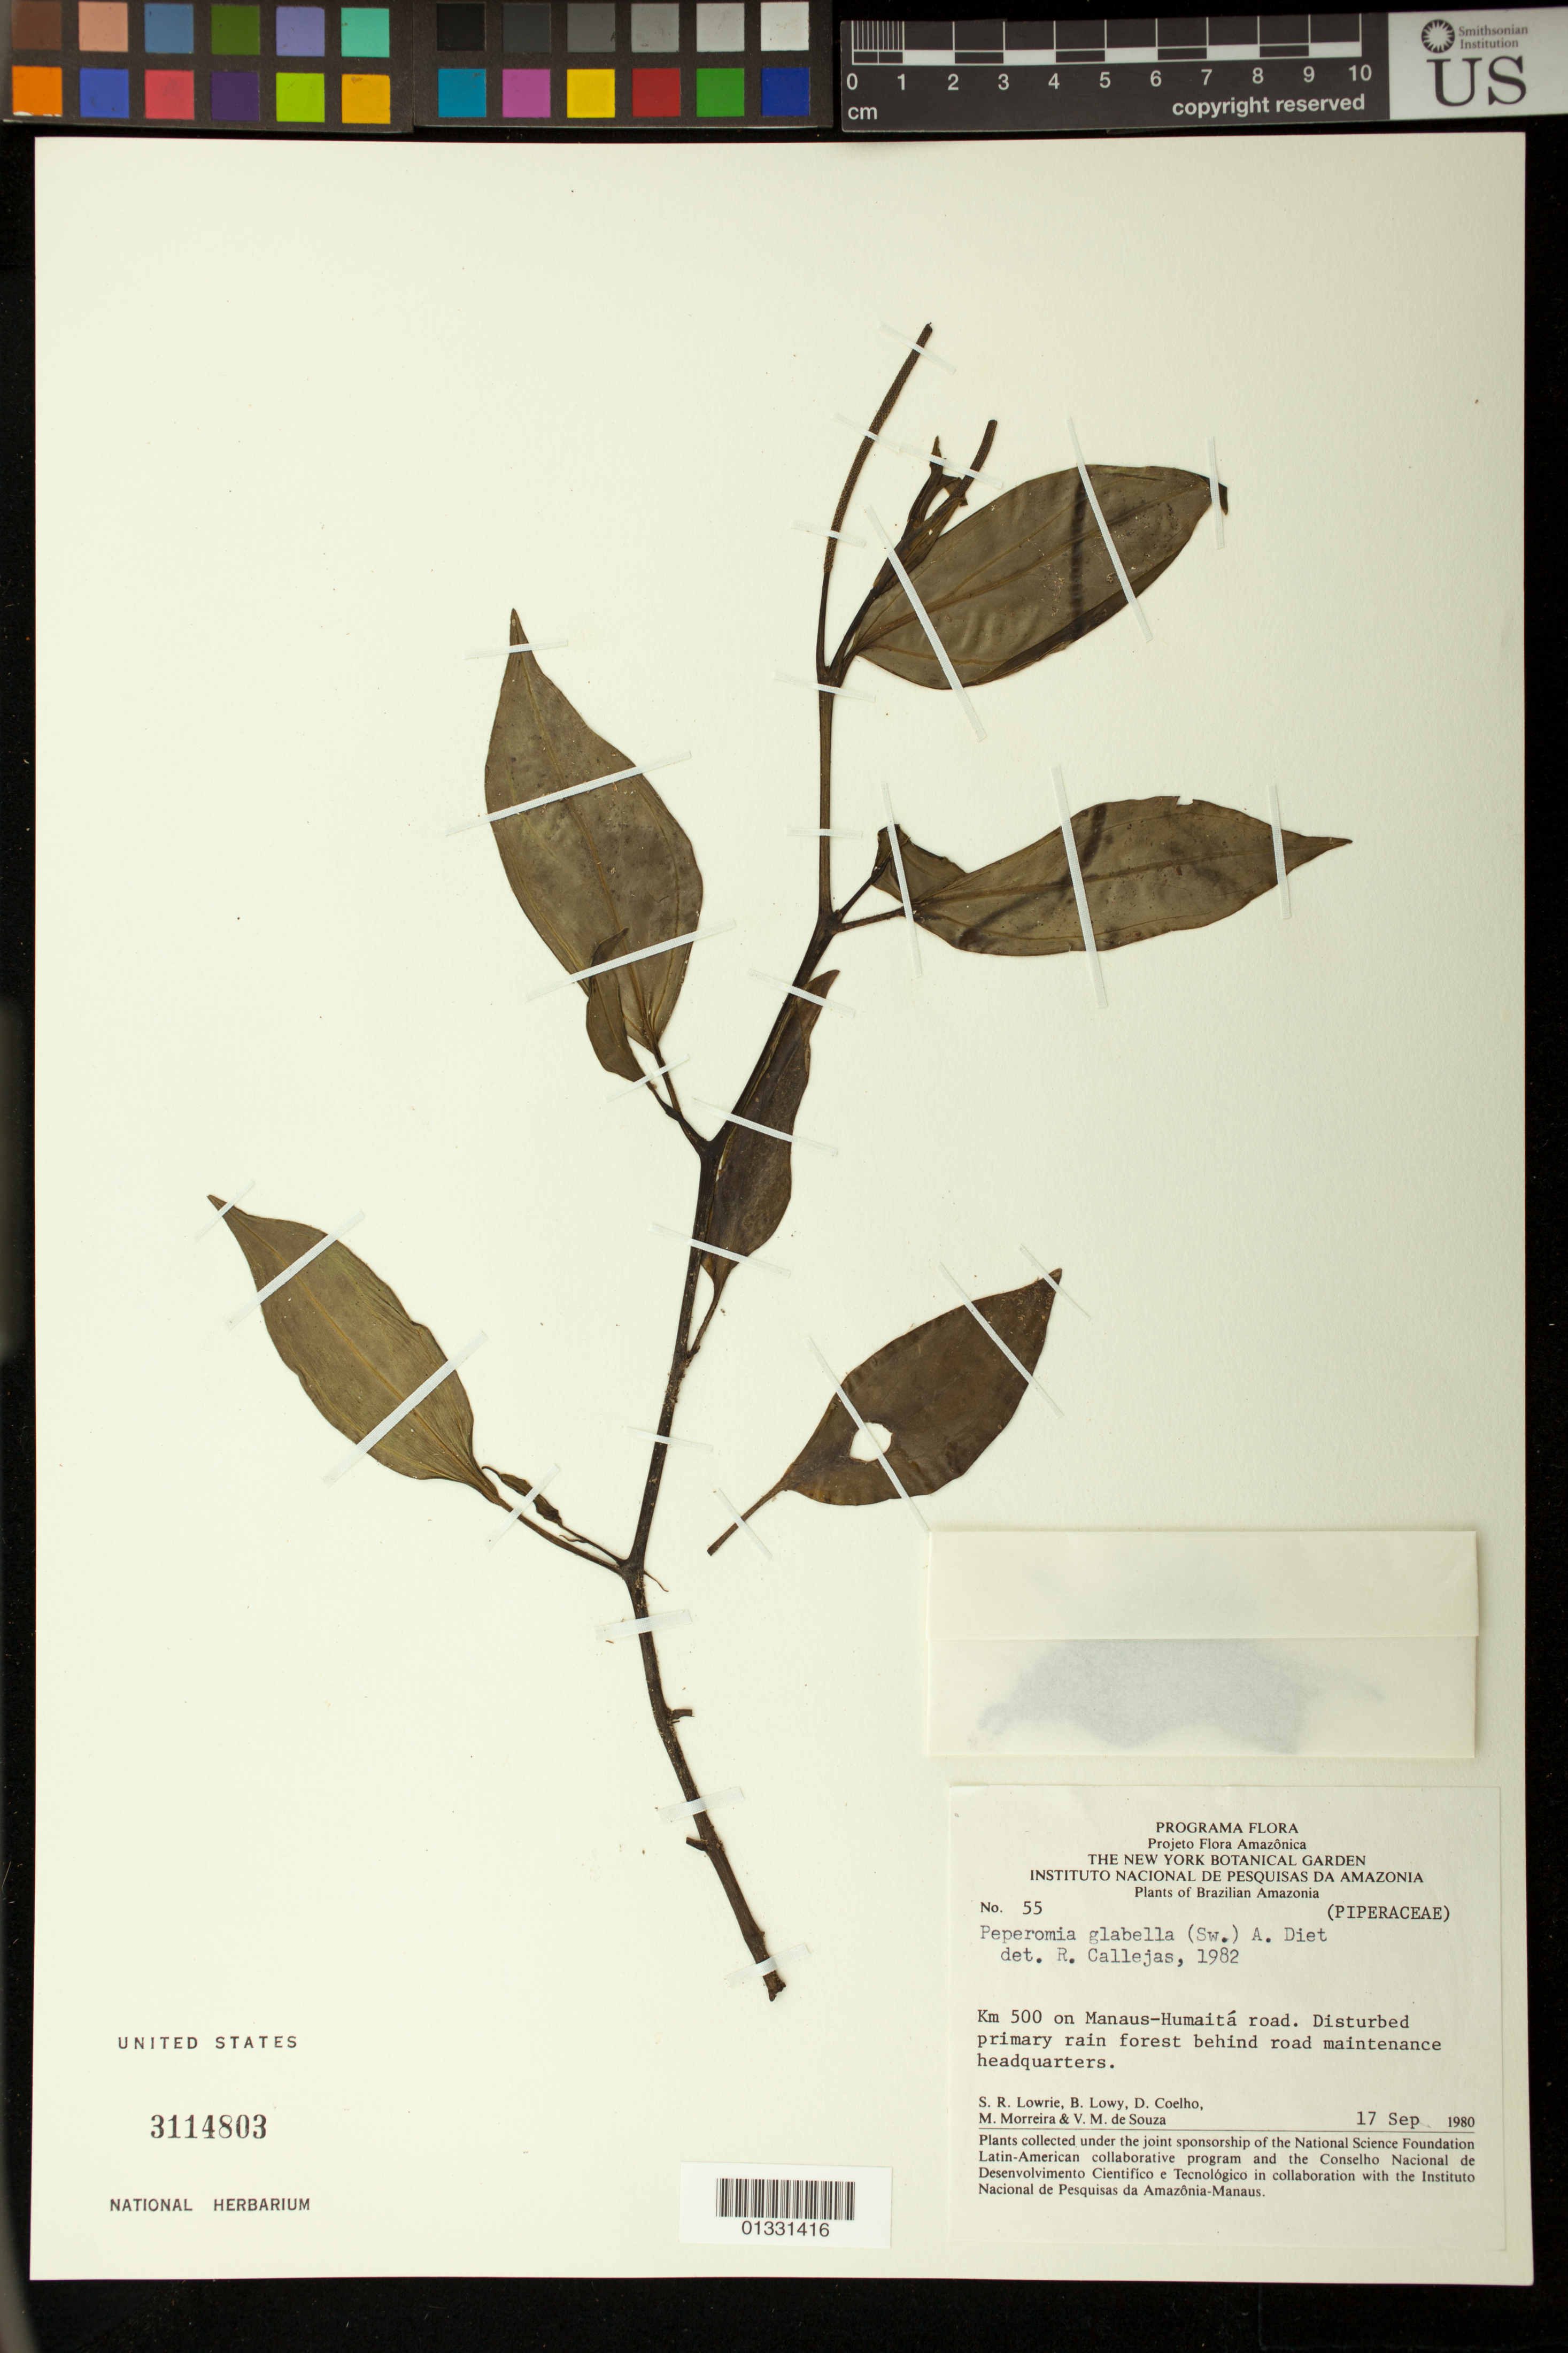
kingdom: Plantae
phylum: Tracheophyta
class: Magnoliopsida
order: Piperales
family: Piperaceae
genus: Peperomia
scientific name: Peperomia glabella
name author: (Sw.) A. Dietr.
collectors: S. Lowrie, B. Lowy, D. Coelho, M. Morreira & V. Souza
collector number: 55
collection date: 1980-09-17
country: Brazil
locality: Km 500 on Manaus-Humaitá road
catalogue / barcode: US 3114803